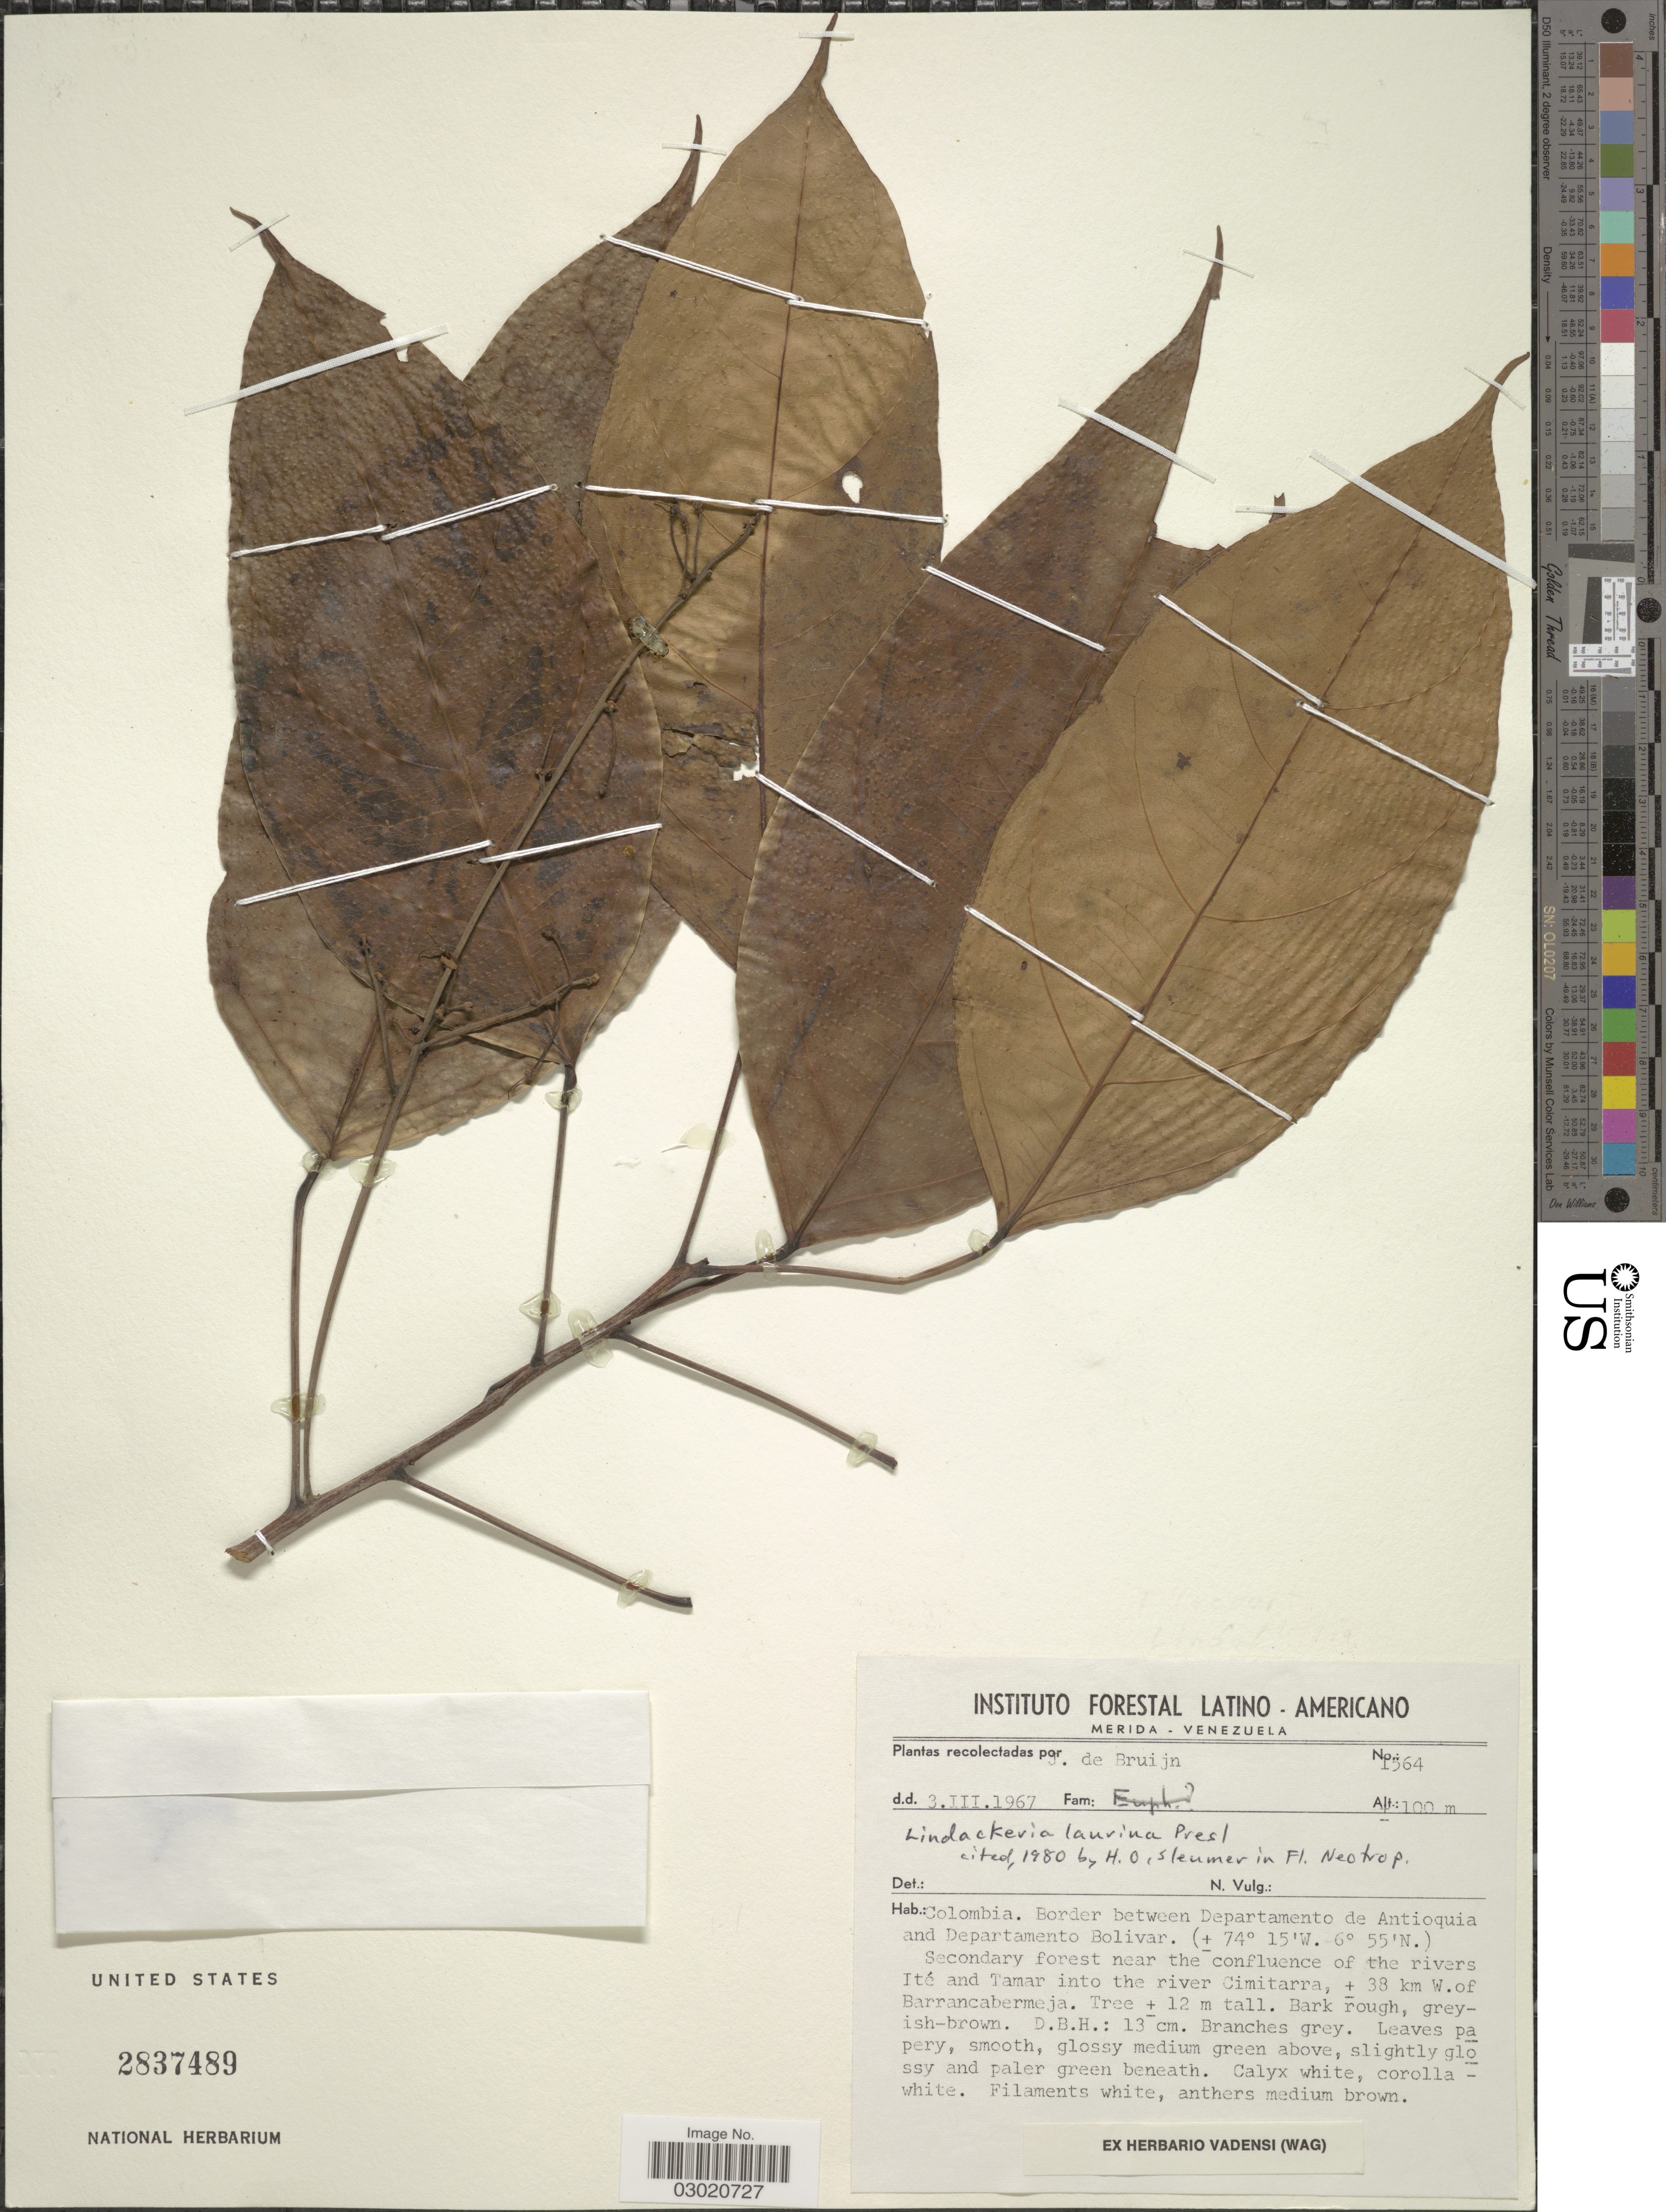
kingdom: Plantae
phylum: Tracheophyta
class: Magnoliopsida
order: Malpighiales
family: Achariaceae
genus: Lindackeria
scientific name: Lindackeria laurina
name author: C. Presl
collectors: J. Bruijn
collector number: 1564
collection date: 1967-03-03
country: Colombia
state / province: Antioquia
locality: Border between Departamento de Antioquia and Departamento Bolivar, Secondary forest near the confluence of the rivers Ité and Tamar into river Cimitarra, ± 38 km. W. of Barrancabermeja.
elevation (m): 100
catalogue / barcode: US 2837489